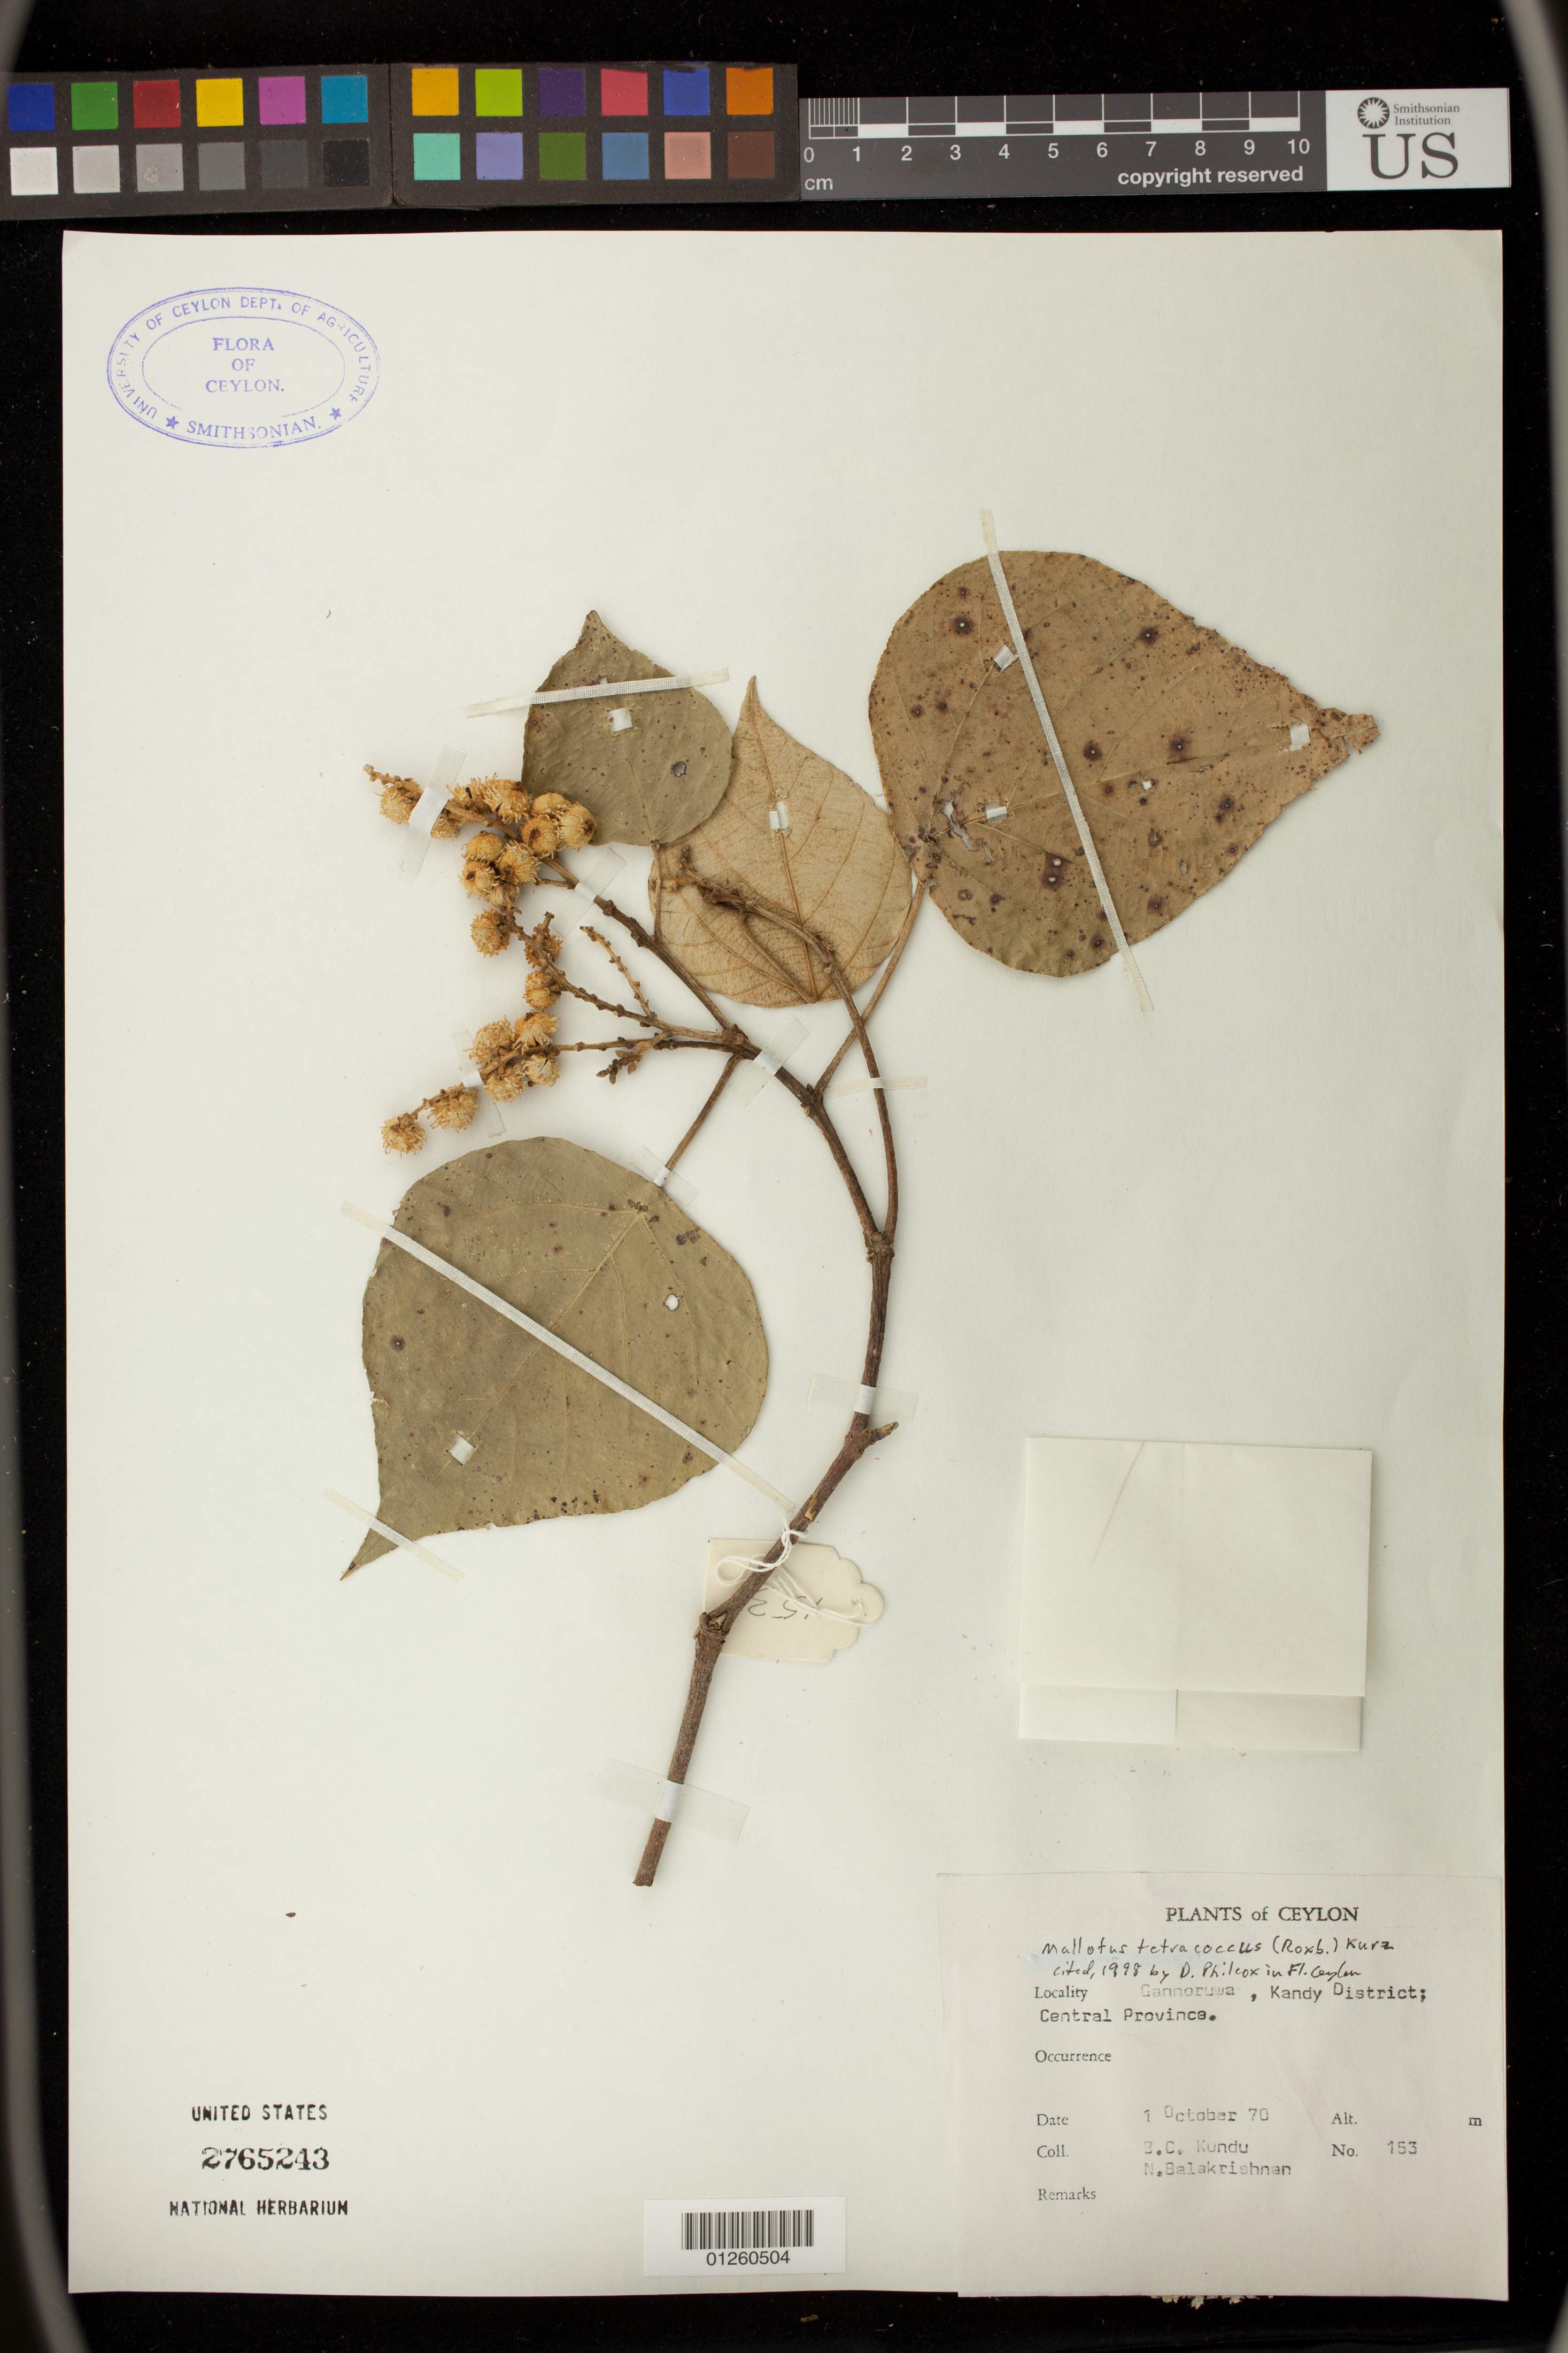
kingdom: Plantae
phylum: Tracheophyta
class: Magnoliopsida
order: Malpighiales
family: Euphorbiaceae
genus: Mallotus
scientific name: Mallotus tetracoccus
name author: (Roxb.) Kurz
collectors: B. C. Kundu & N. Balakrishnan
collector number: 153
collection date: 1970-10-01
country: Sri Lanka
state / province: Central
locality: Gannoruwa, Kandy District.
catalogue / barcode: US 2765243